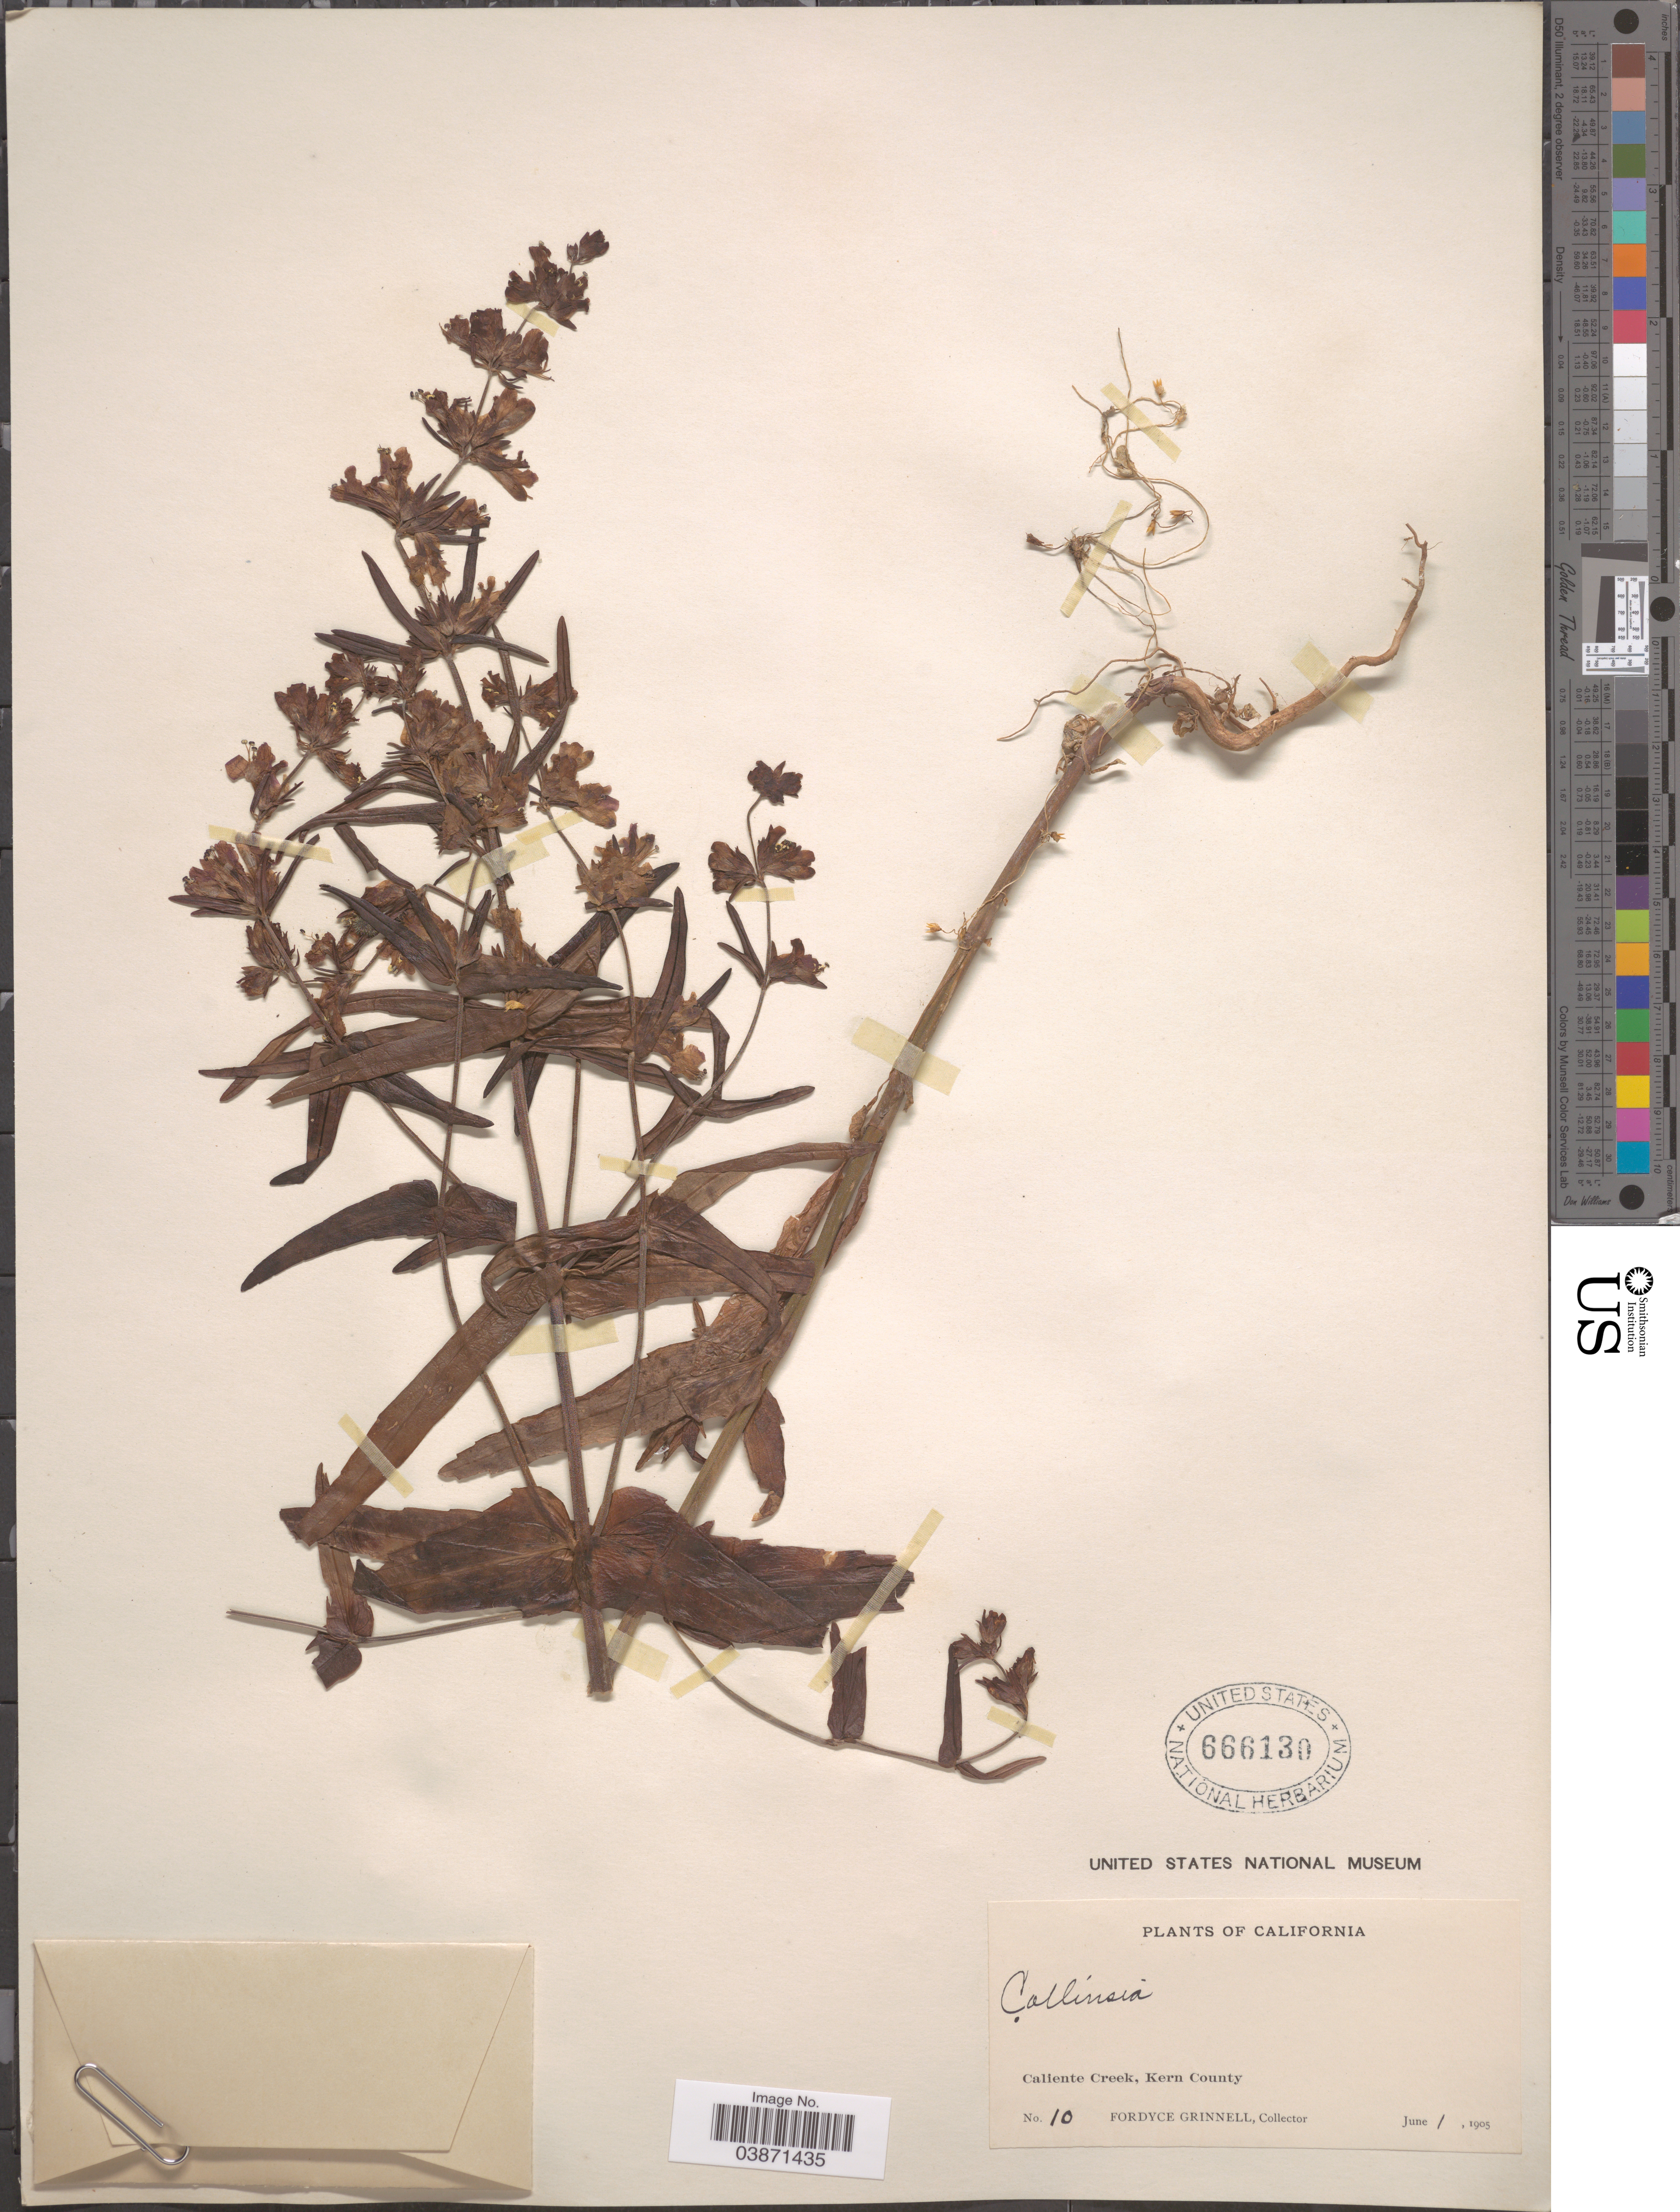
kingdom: Plantae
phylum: Tracheophyta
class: Magnoliopsida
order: Lamiales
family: Plantaginaceae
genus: Collinsia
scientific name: Collinsia tinctoria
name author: Hartw. ex Benth.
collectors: F. Grinnell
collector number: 10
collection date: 1905-06-01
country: United States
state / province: California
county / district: Kern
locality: Caliente Creek, Kern County.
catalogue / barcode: US 666130